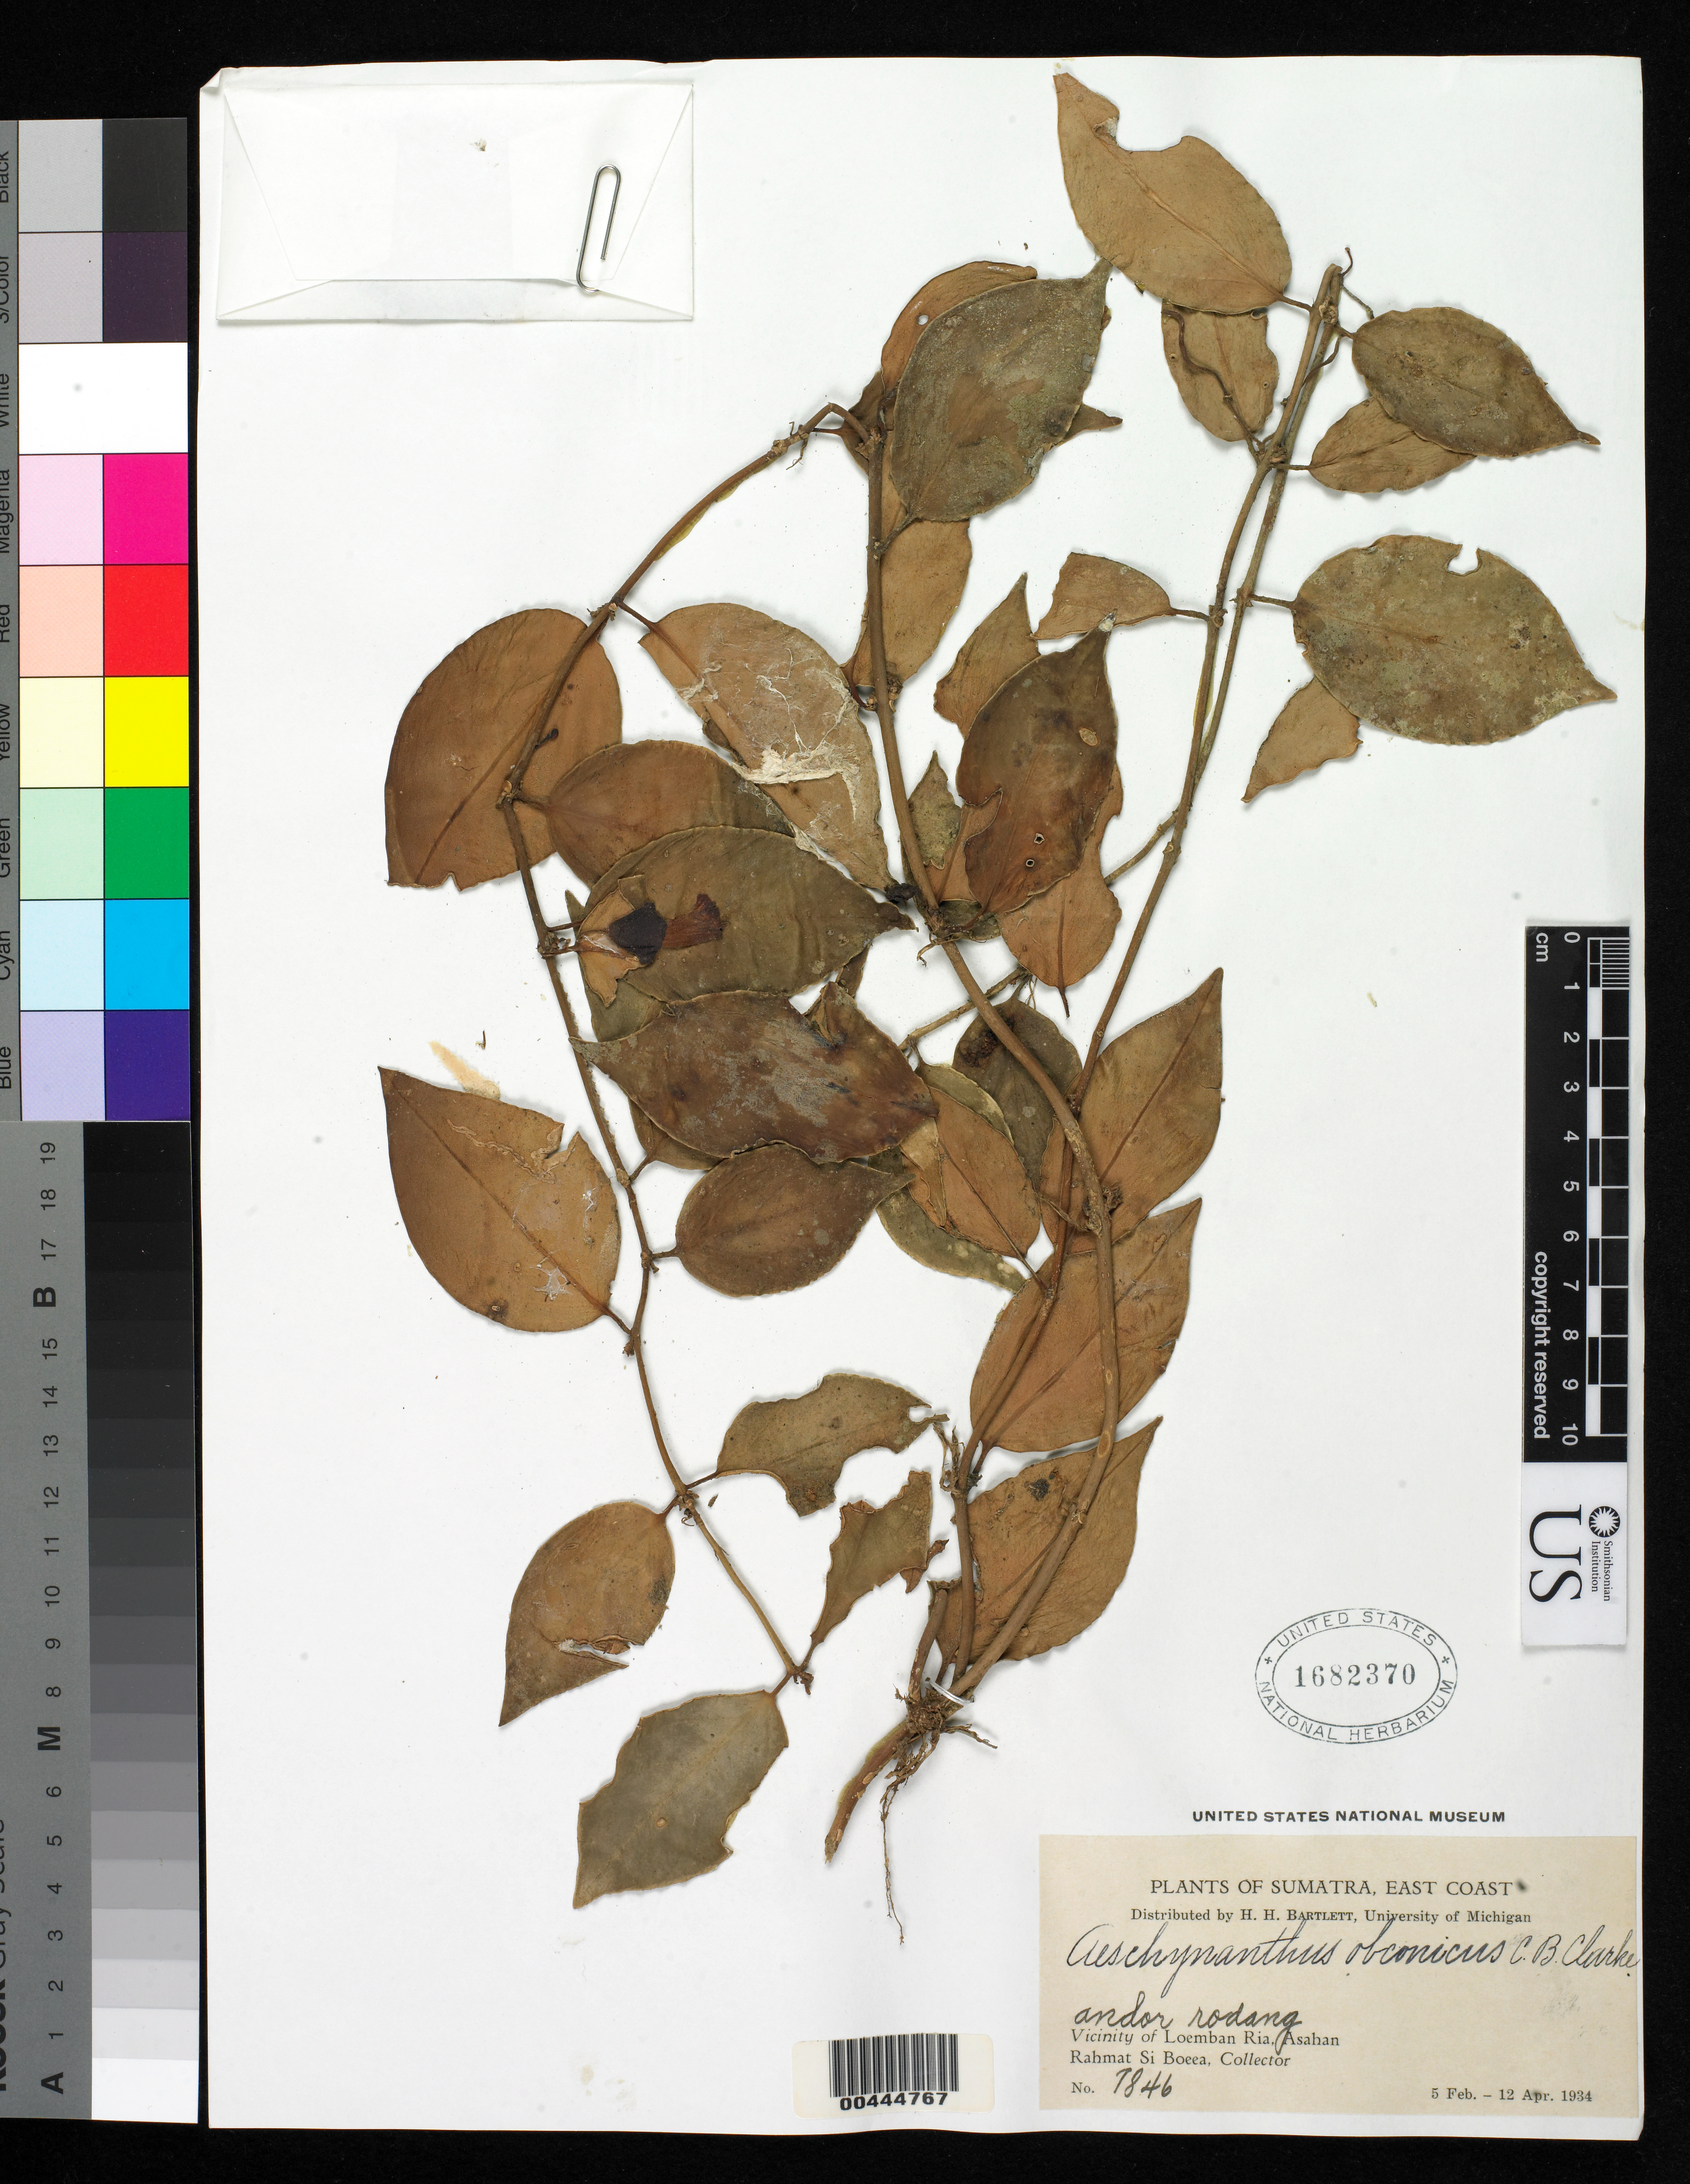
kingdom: Plantae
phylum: Tracheophyta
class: Magnoliopsida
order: Lamiales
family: Gesneriaceae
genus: Aeschynanthus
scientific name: Aeschynanthus obconicus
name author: C.B. Clarke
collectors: Rahmat Si Boeea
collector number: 7846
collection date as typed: Feb-Apr 1934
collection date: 1934-02/1934-04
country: Indonesia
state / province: Sumatra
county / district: Sumatera Utara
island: Sumatra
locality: Loemban ria, asahan, east coast Sumatra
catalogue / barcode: US 1682370